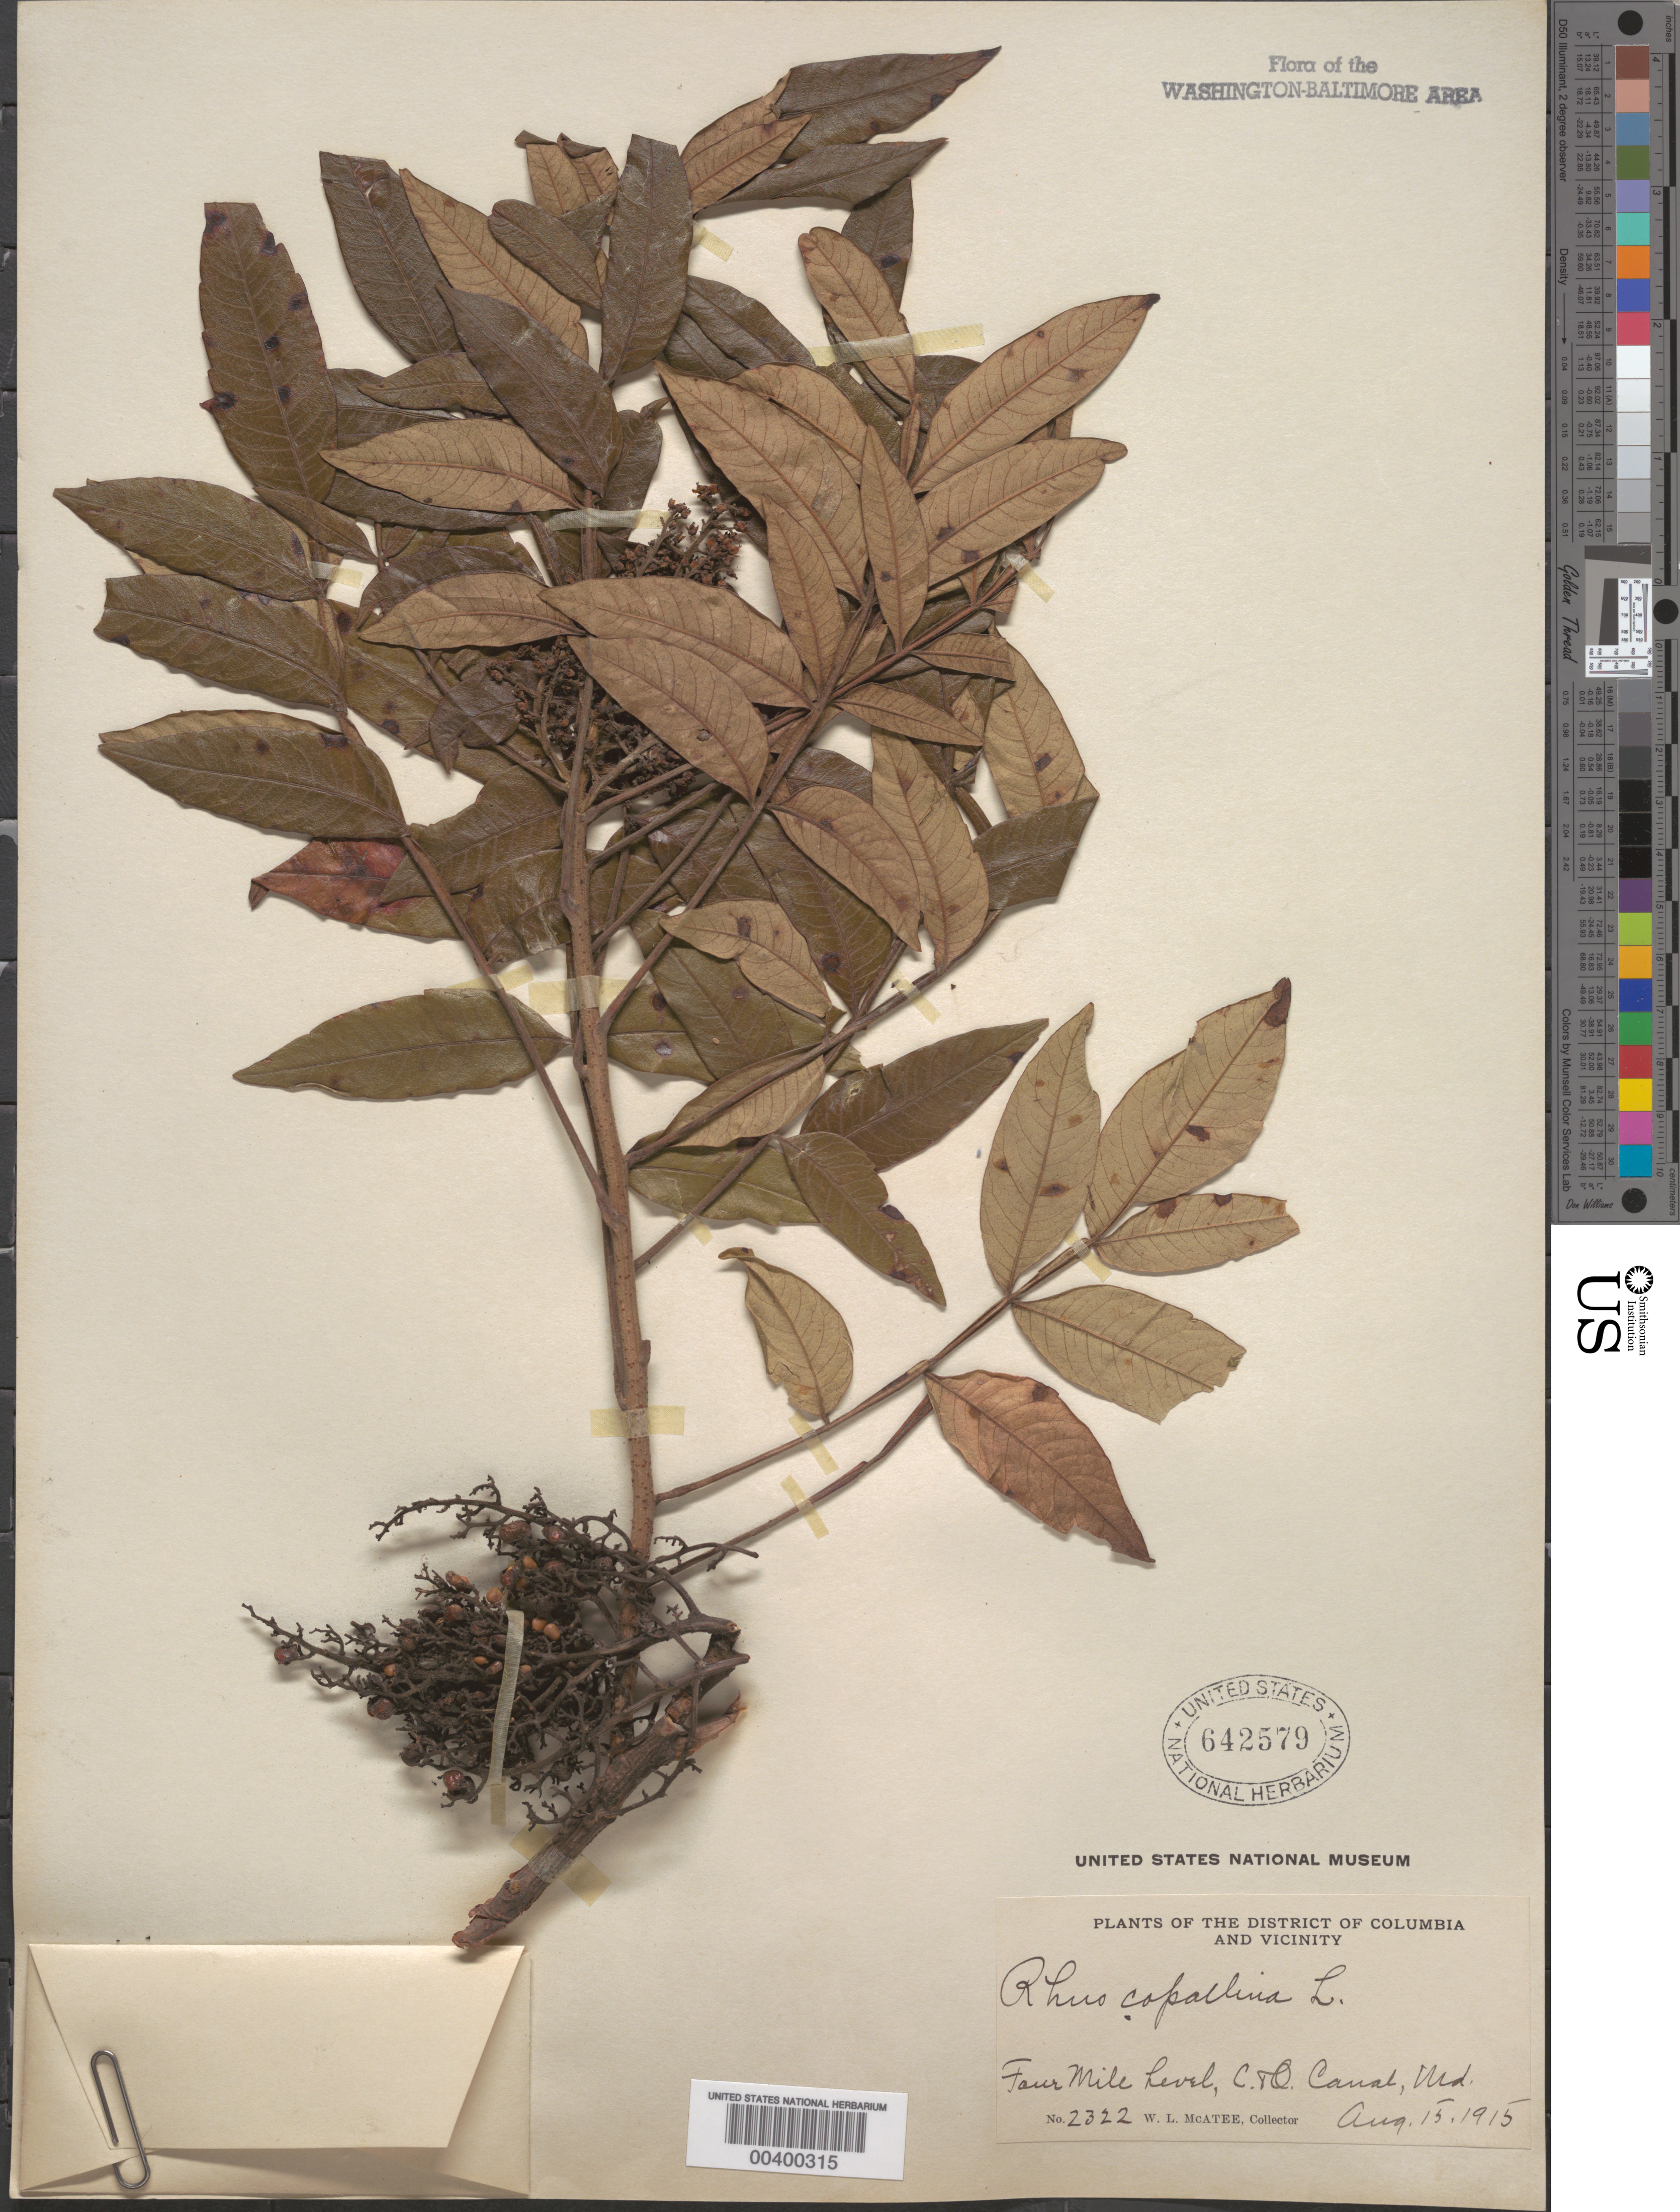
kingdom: Plantae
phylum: Tracheophyta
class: Magnoliopsida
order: Sapindales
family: Anacardiaceae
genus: Rhus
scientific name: Rhus copallinum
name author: L.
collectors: W. McAtee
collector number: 2322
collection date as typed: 15 Aug 1915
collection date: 1915-08-15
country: United States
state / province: Maryland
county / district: Montgomery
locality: Four Mile Level, C. & O. Canal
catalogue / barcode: US 642579